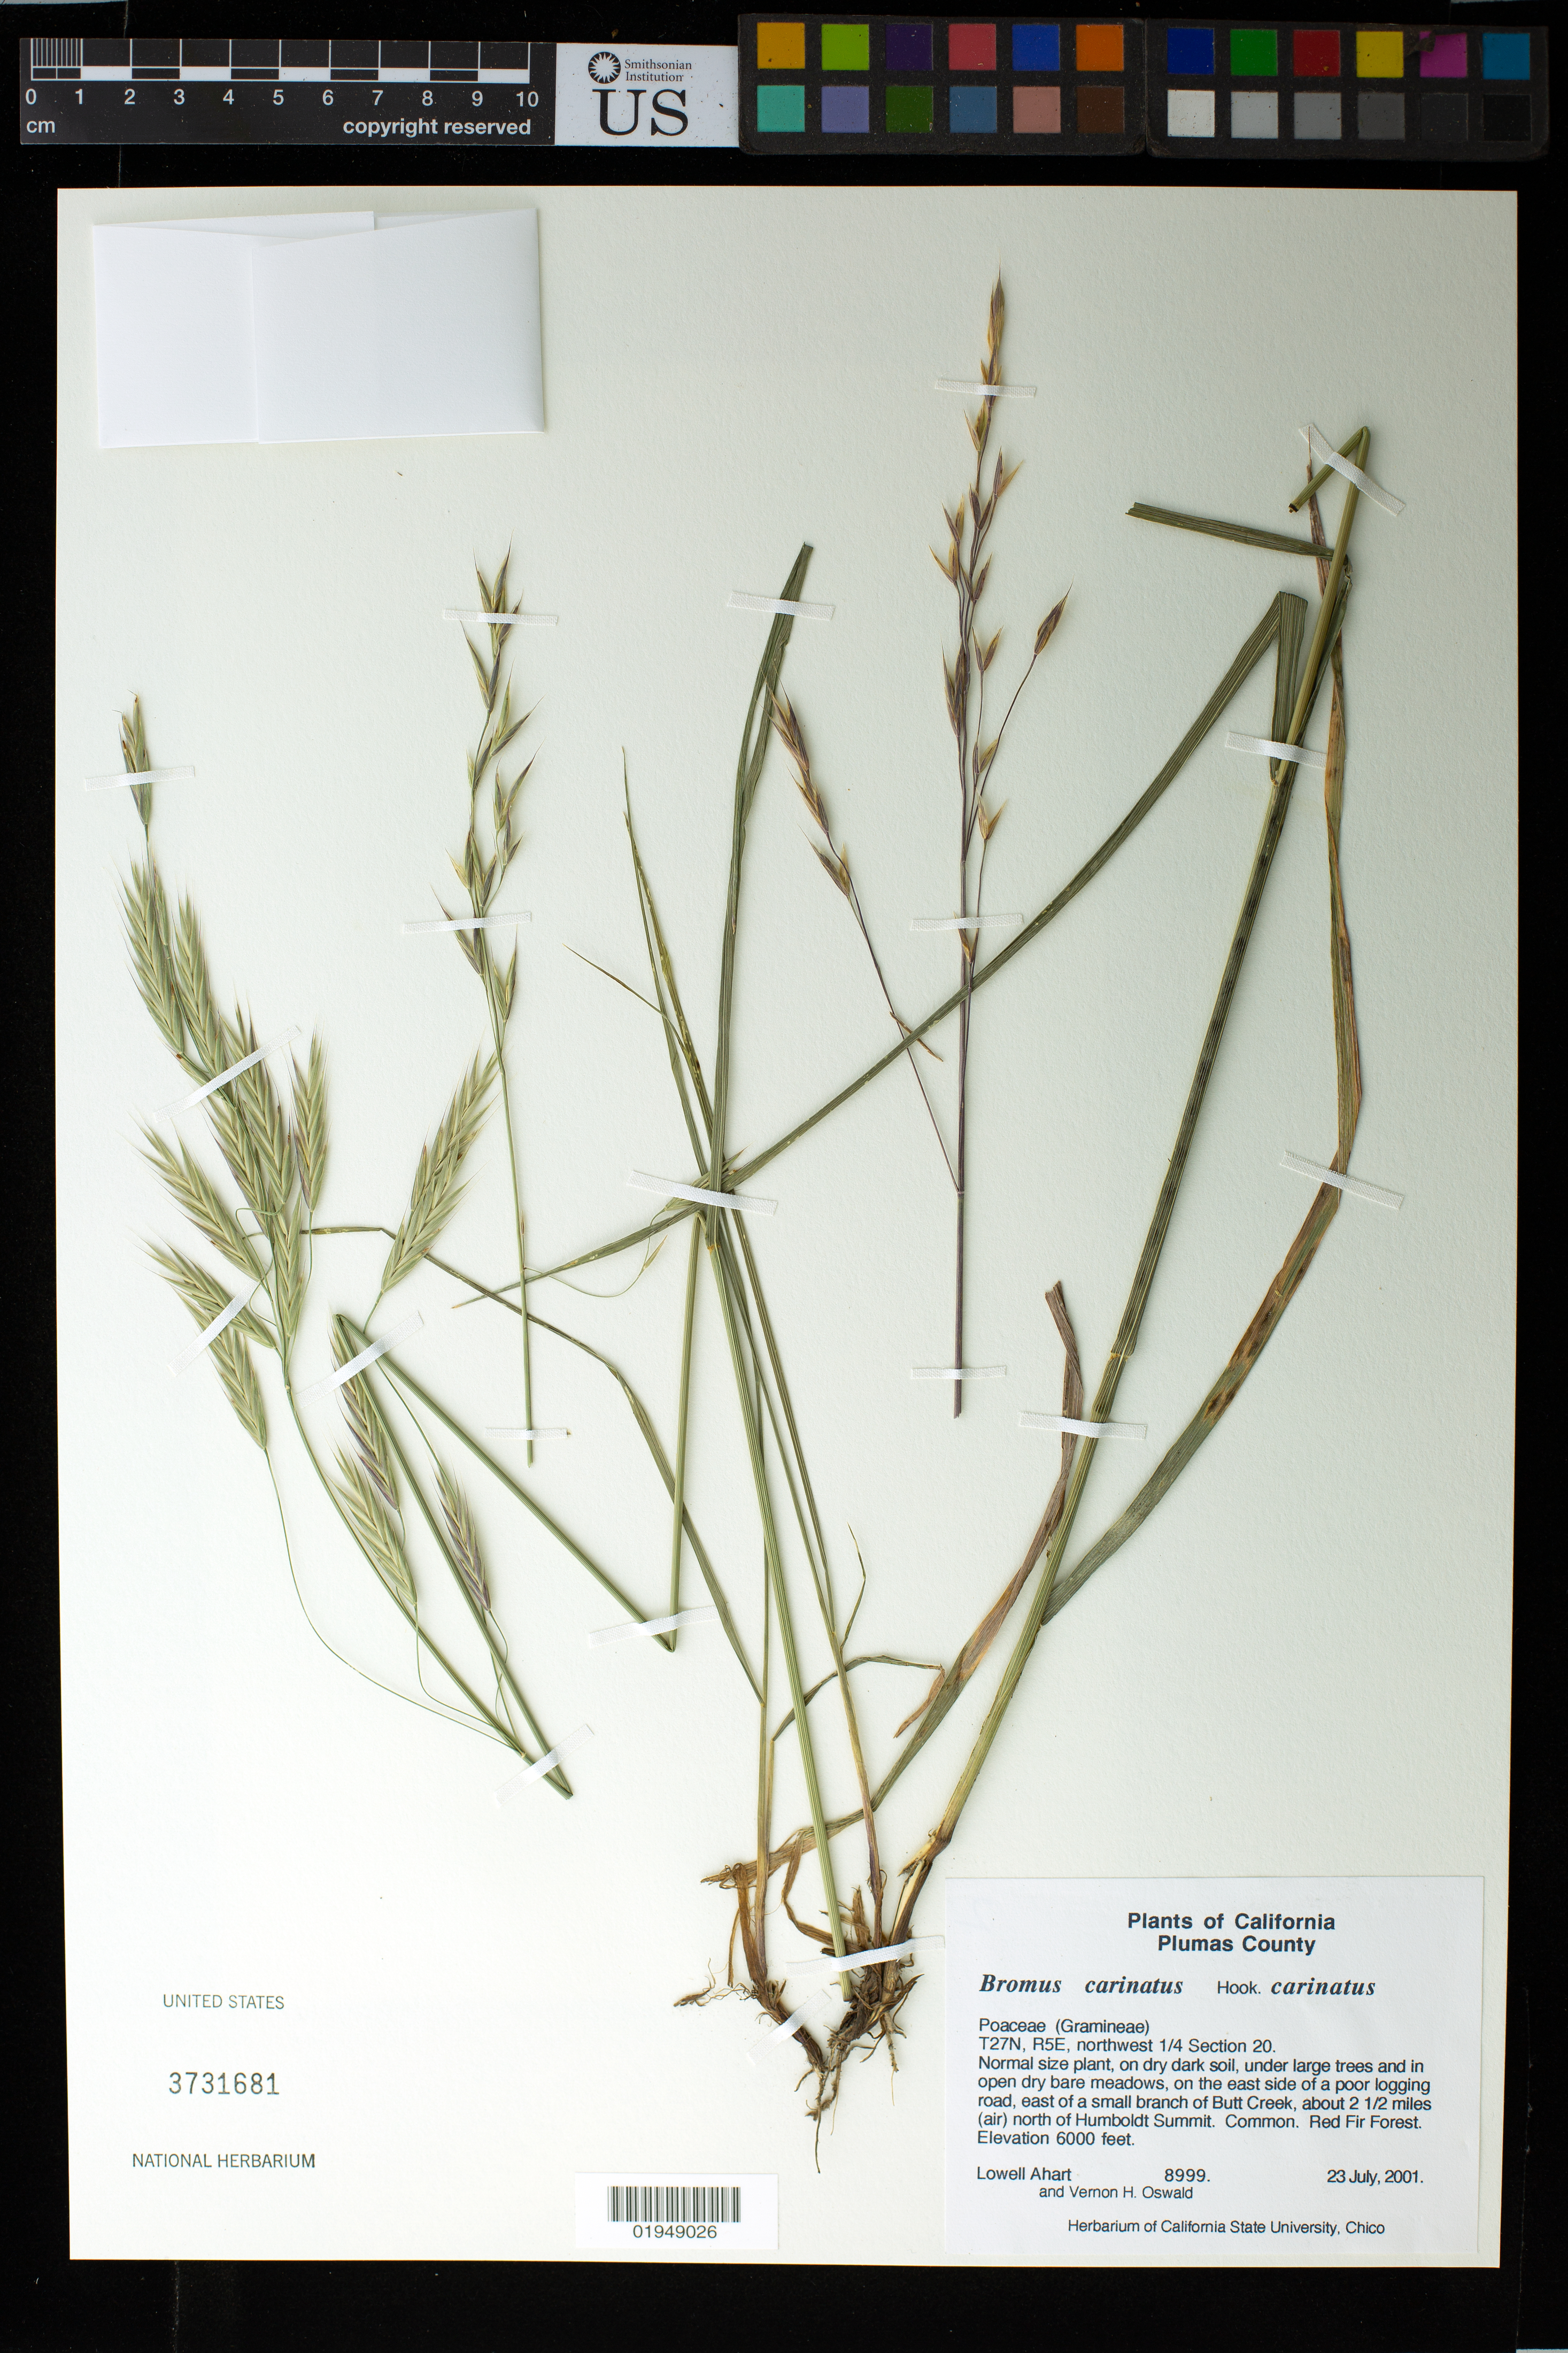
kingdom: Plantae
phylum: Tracheophyta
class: Liliopsida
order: Poales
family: Poaceae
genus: Bromus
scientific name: Bromus carinatus var. carinatus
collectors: L. Ahart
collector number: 8999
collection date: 2001-07-23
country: United States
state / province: California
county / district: Plumas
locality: Under large trees and in open dry bare meadows, on the east side of a poor logging road, east of a small branch of Butt Creek, about 2 1/2 miles (air) north of Humbolt Summit. T27N, R5E, northwest 1/4 Section 20.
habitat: red fir forest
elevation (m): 1829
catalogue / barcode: US 3731681